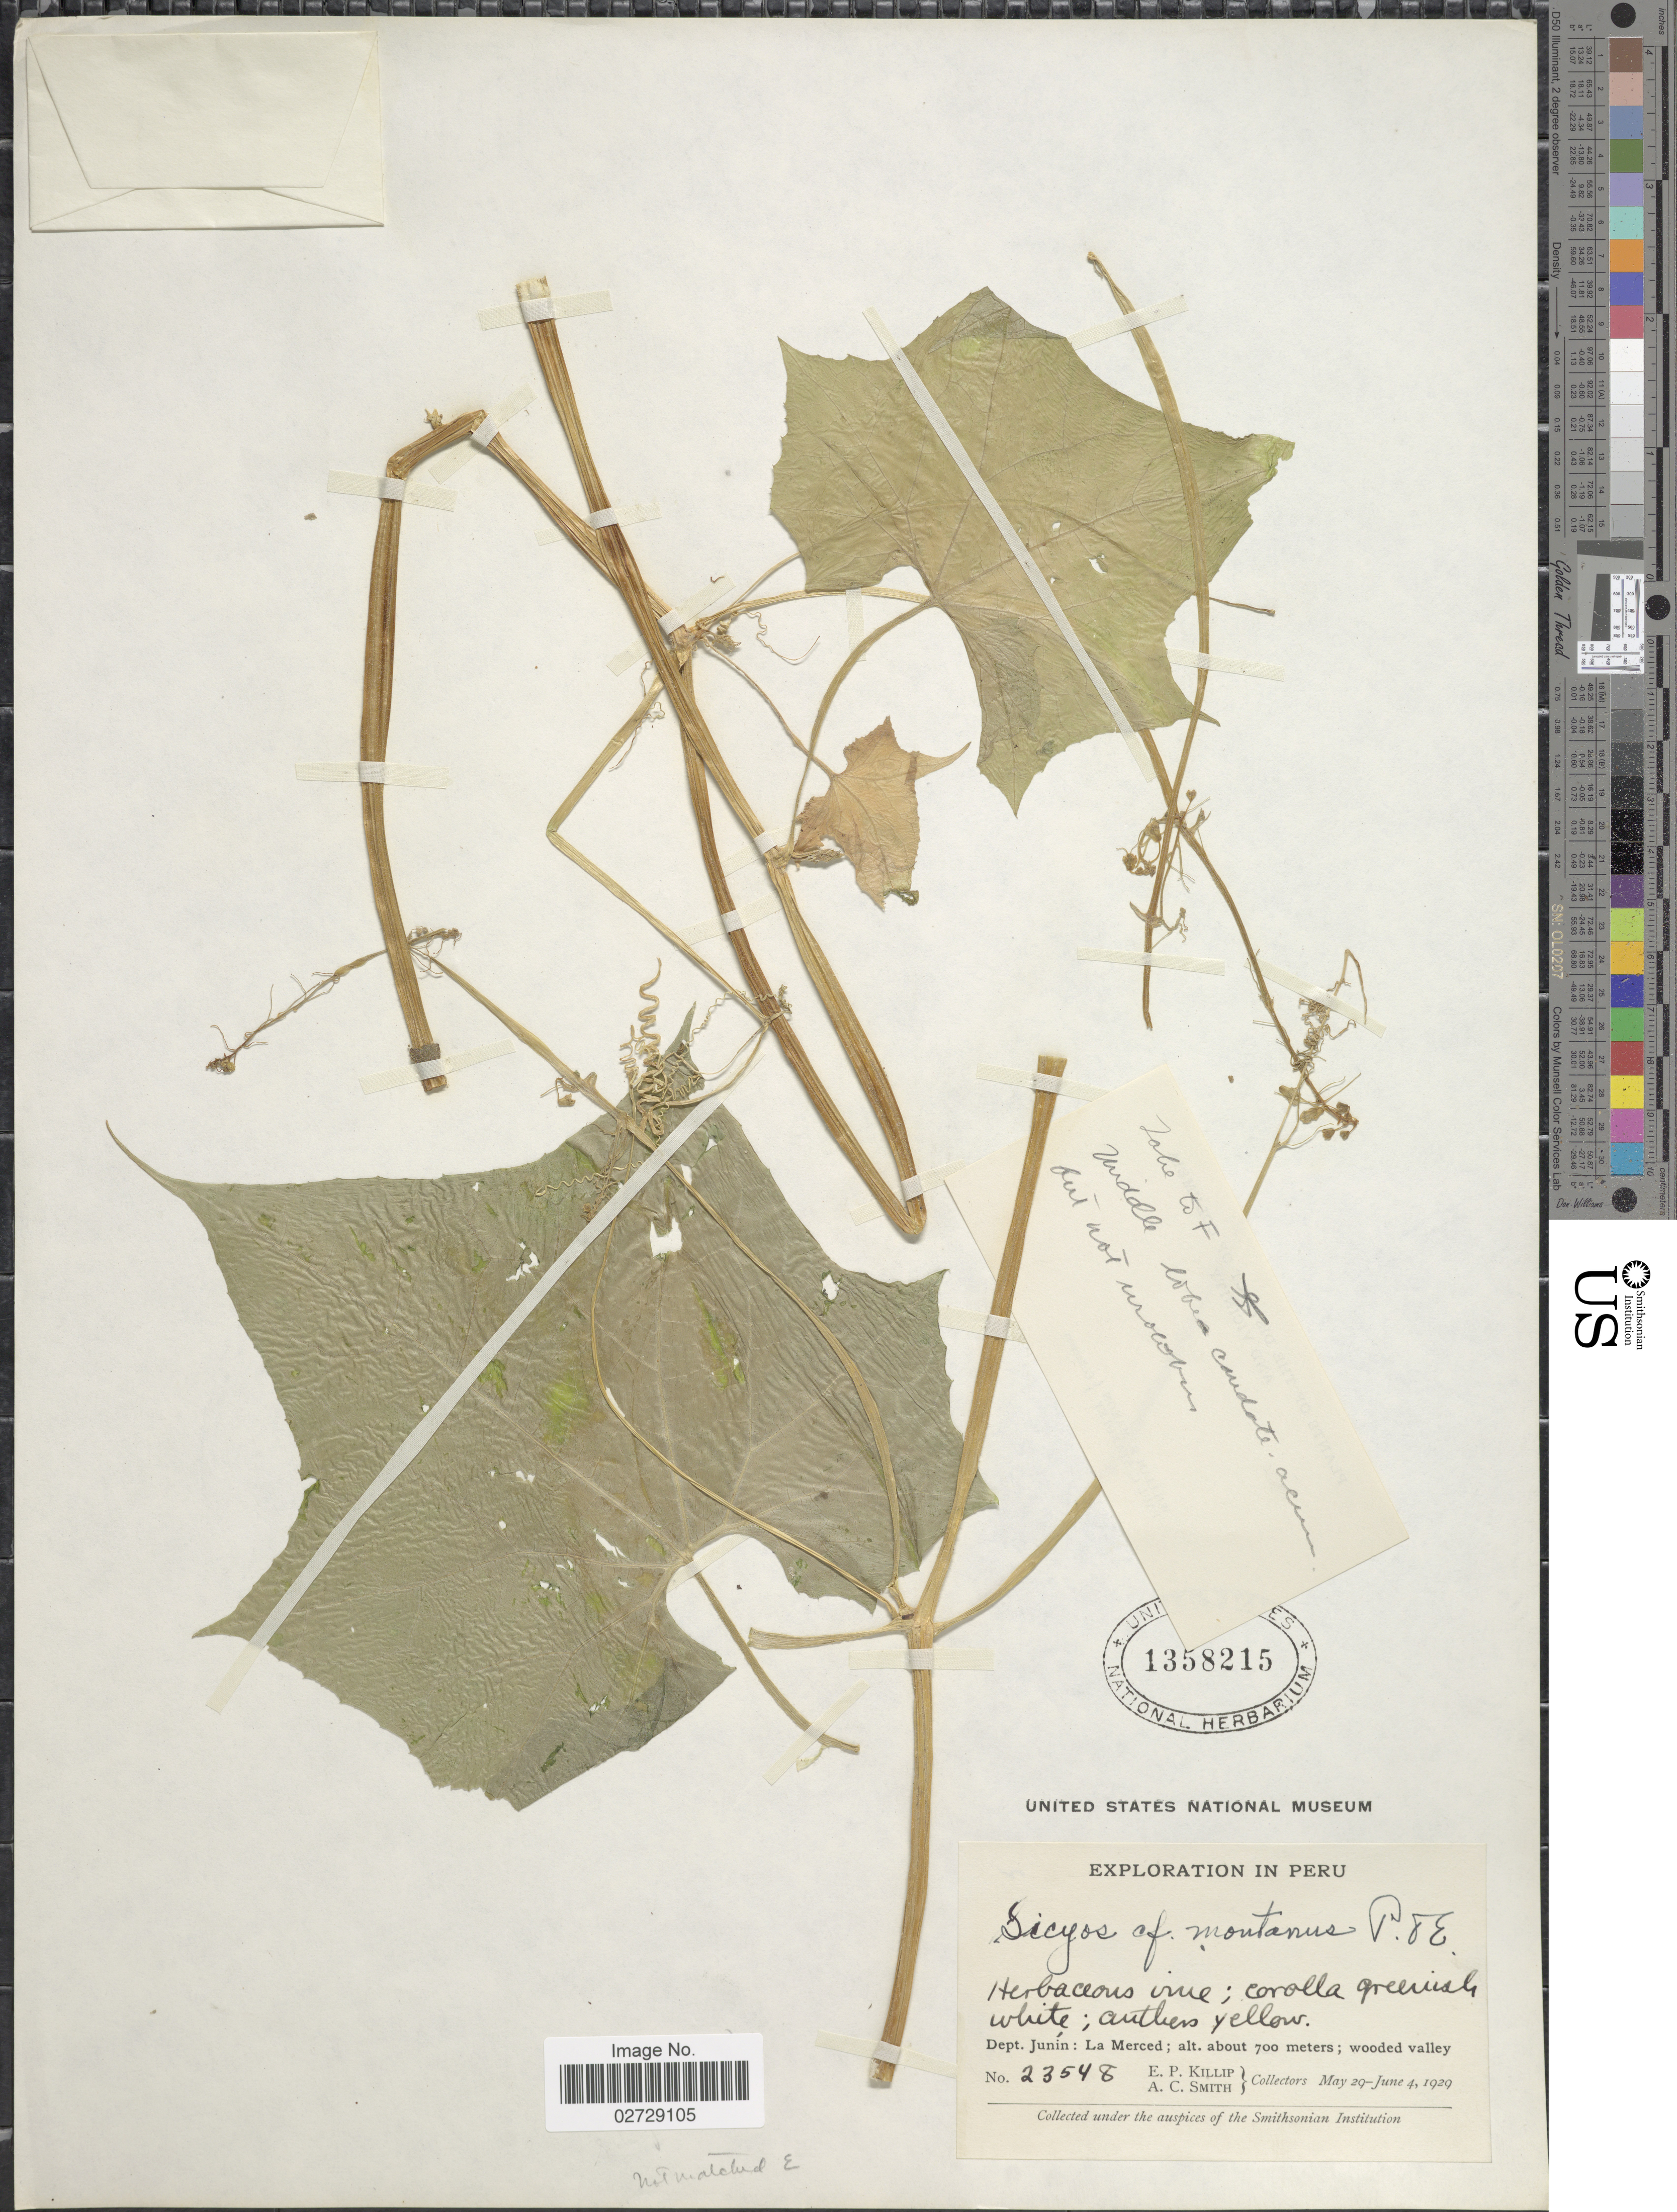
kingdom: Plantae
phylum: Tracheophyta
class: Magnoliopsida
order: Cucurbitales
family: Cucurbitaceae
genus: Sicyos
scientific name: Sicyos montanus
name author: Poepp. & Endl.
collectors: E. P. Killip & A. C. Smith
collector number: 23548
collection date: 1929-05-29/1929-06-04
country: Peru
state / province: Junín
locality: Dept. Junin: La Merced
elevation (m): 700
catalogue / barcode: US 1358215